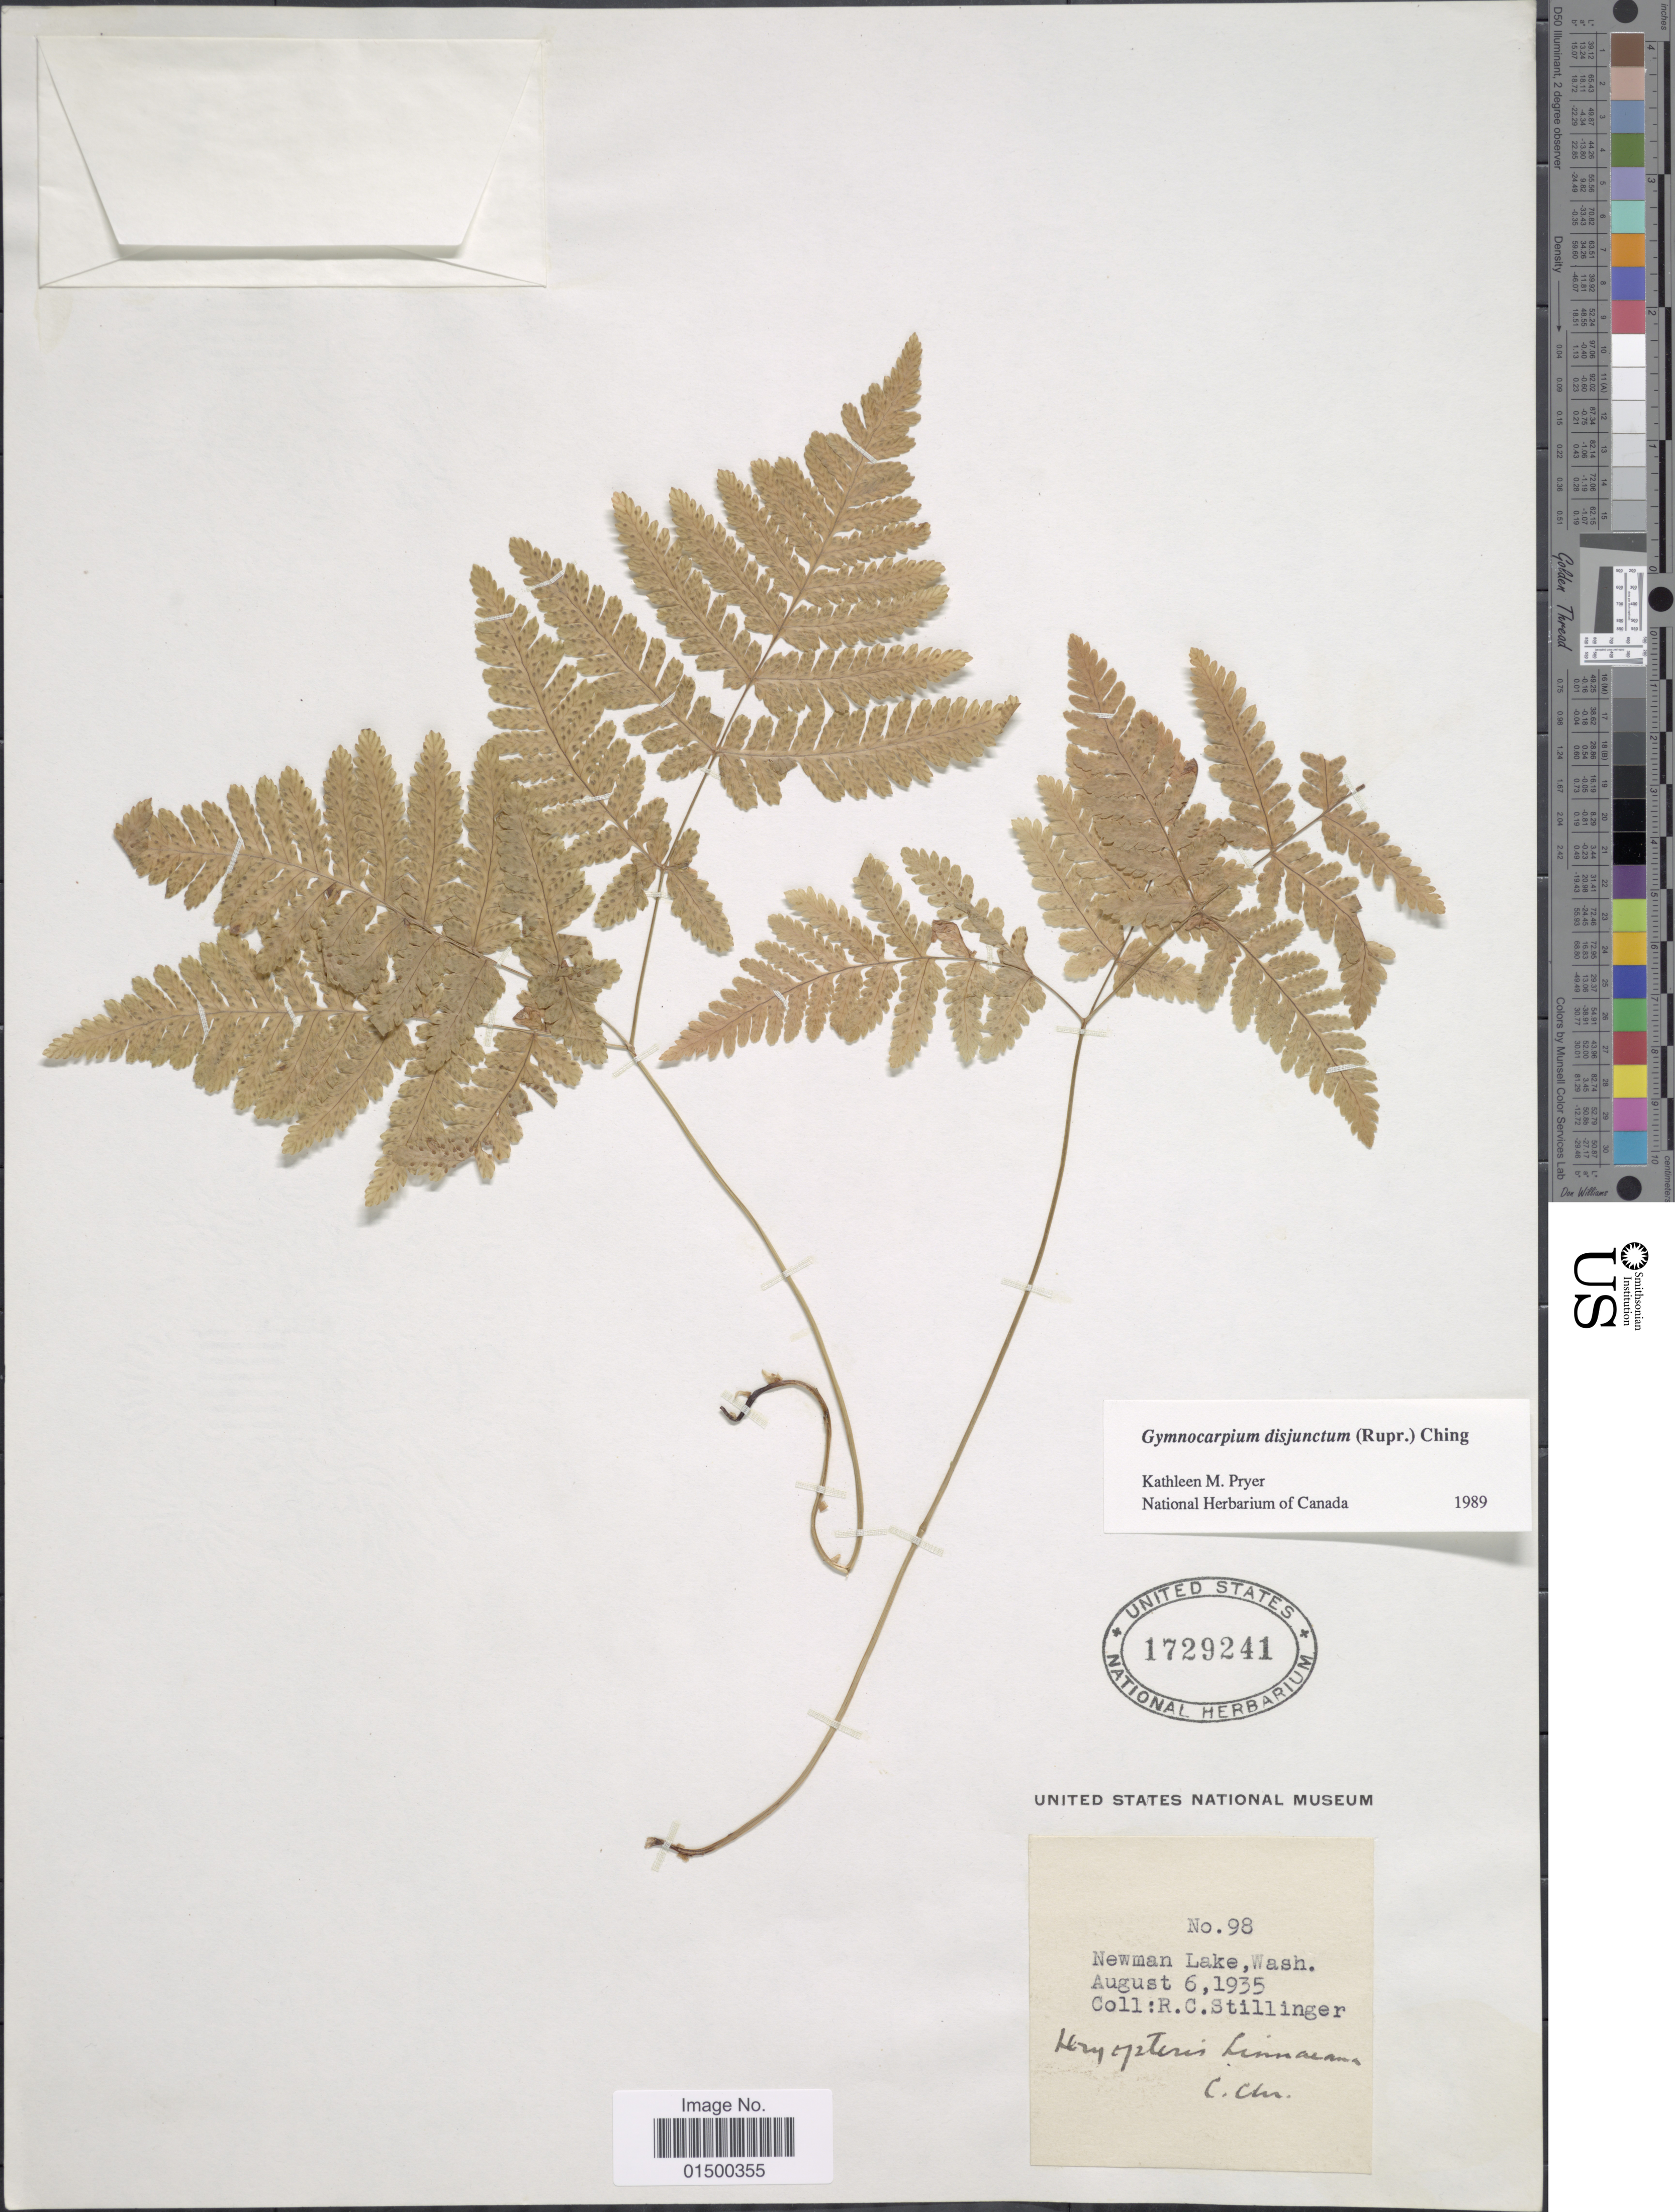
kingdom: Plantae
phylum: Tracheophyta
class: Polypodiopsida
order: Polypodiales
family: Cystopteridaceae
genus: Gymnocarpium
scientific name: Gymnocarpium disjunctum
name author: (Rupr.) Ching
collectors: C. Stillinger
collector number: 98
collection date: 1935-08-06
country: United States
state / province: Washington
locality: Newman Lake, Wash.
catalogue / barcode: US 1729241